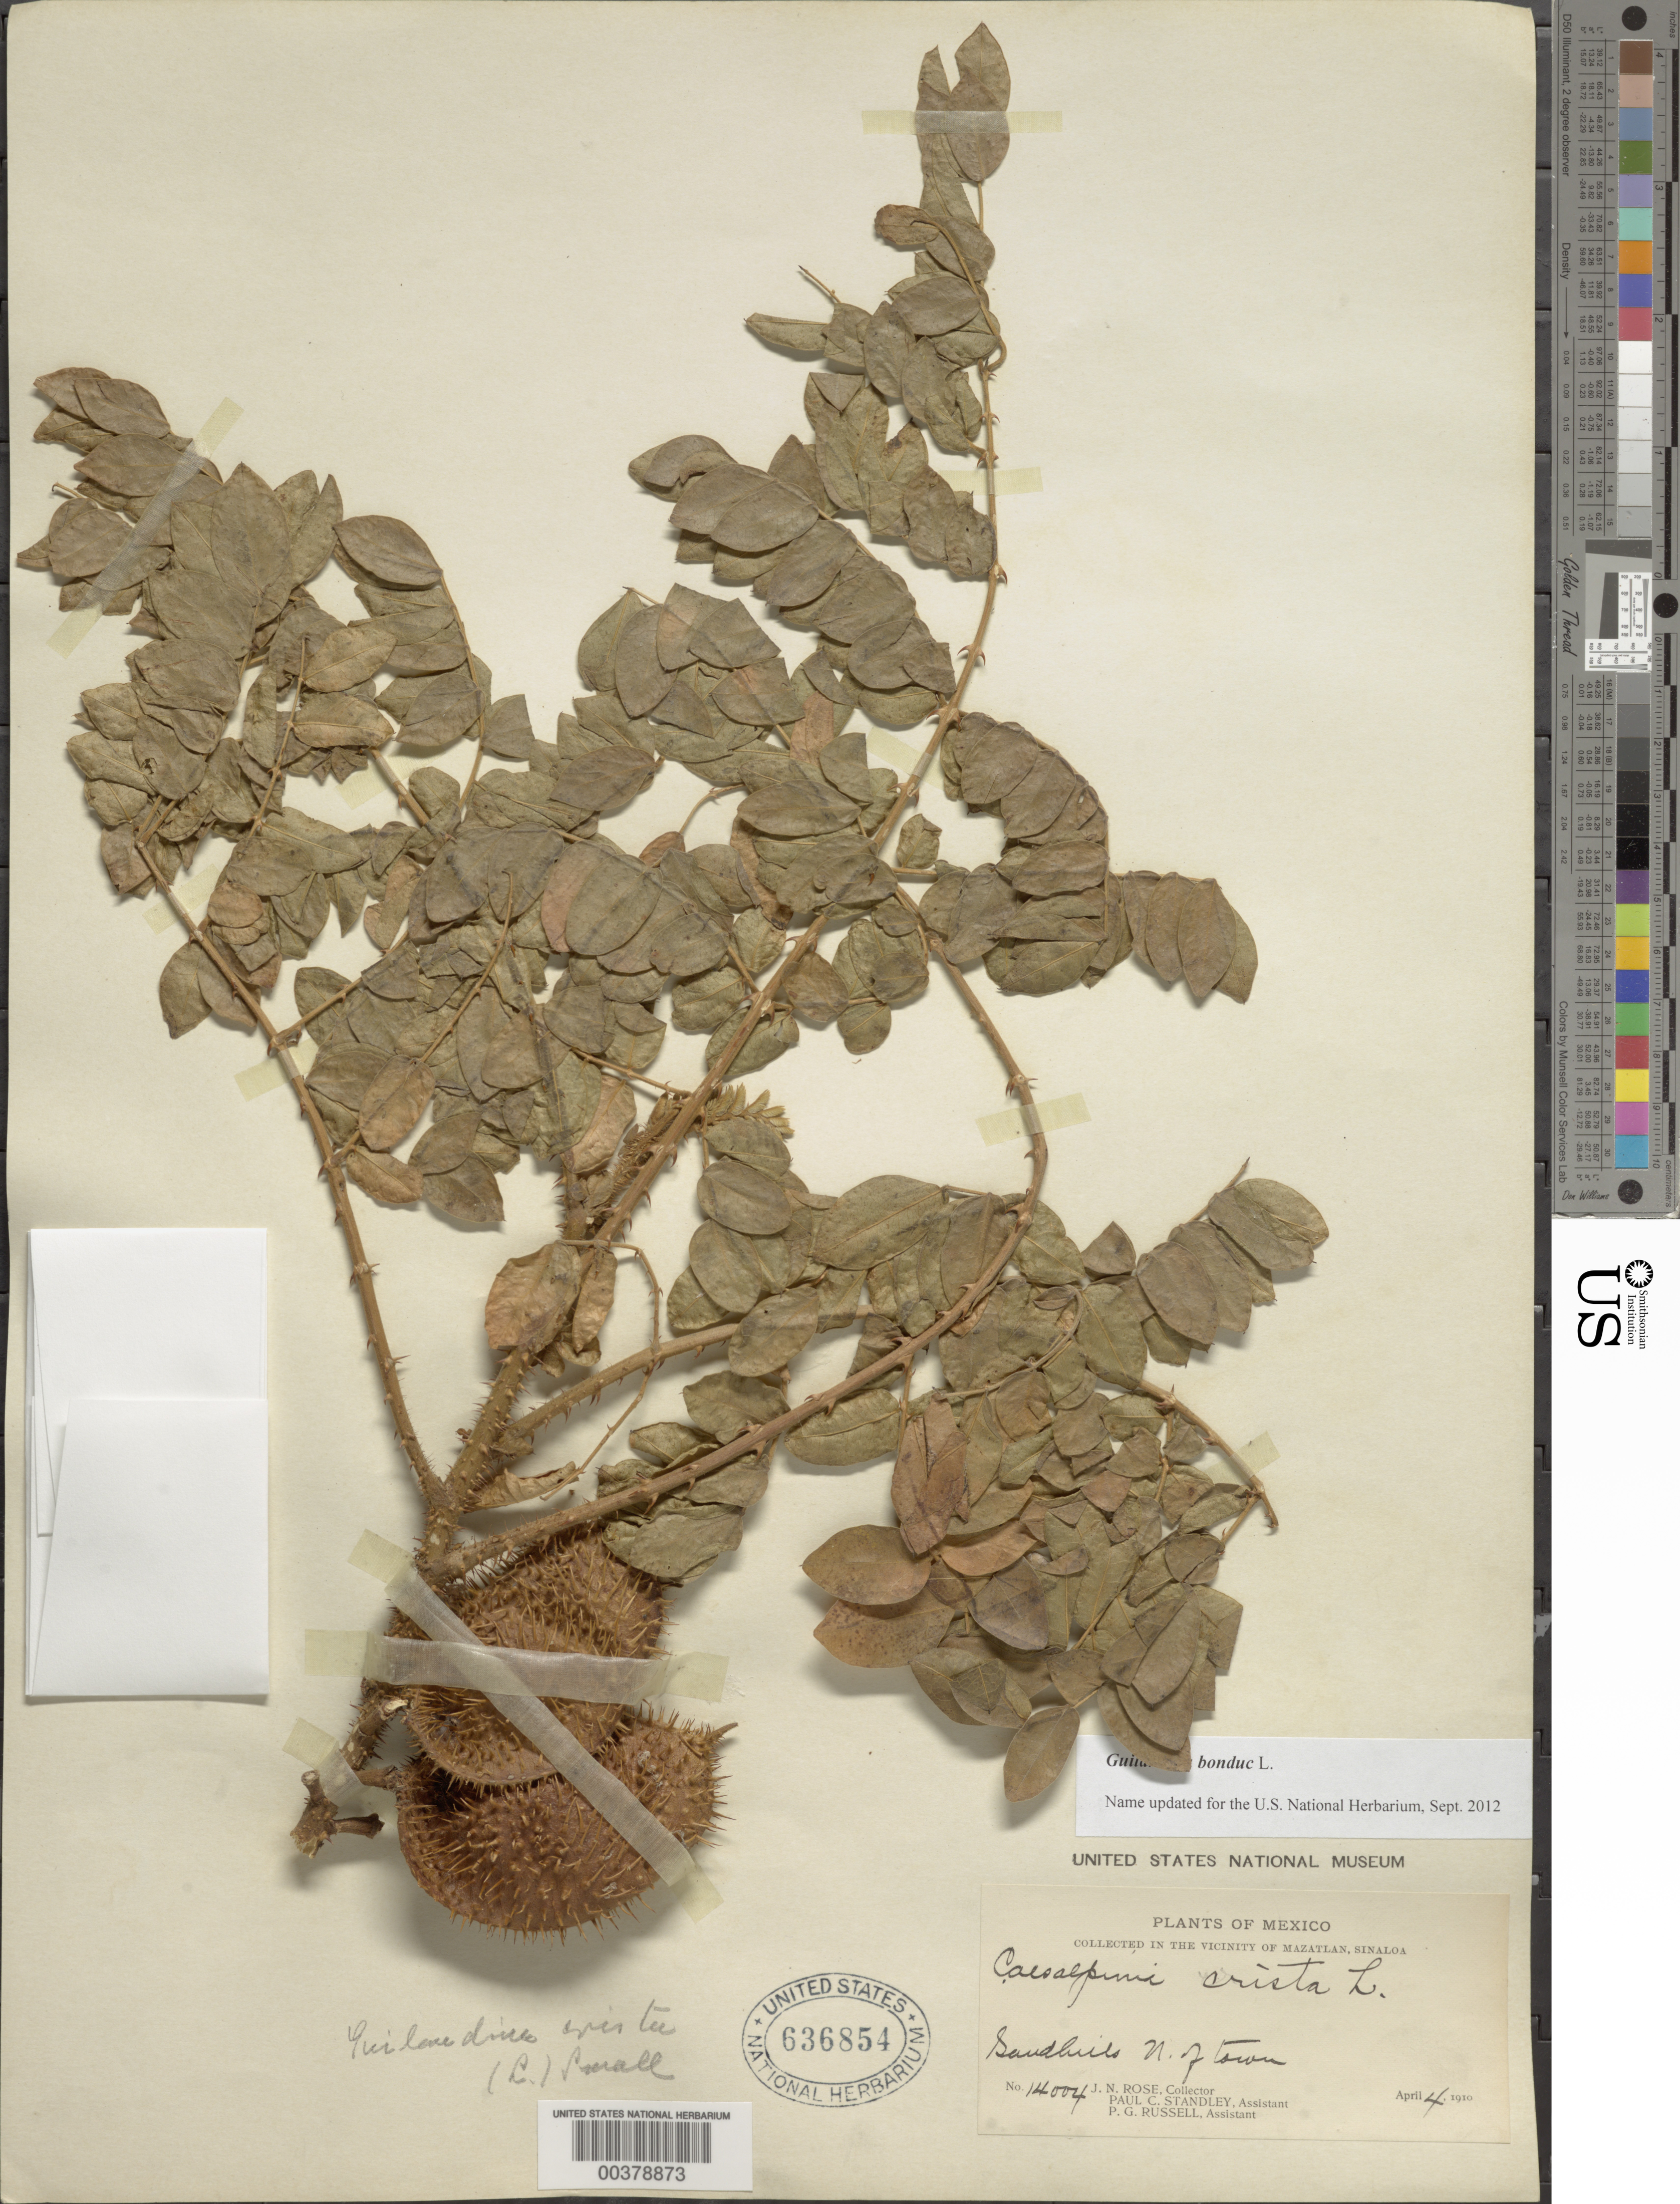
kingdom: Plantae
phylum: Tracheophyta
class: Magnoliopsida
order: Fabales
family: Fabaceae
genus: Guilandina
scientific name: Guilandina bonduc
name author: L.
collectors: J. N. Rose, P. C. Standley & P. G. Russell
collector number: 14004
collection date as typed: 04 Apr 1910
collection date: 1910-04-04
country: Mexico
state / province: Sinaloa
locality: Vicinity of Mazatlan; sandhills N of town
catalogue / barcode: US 636854